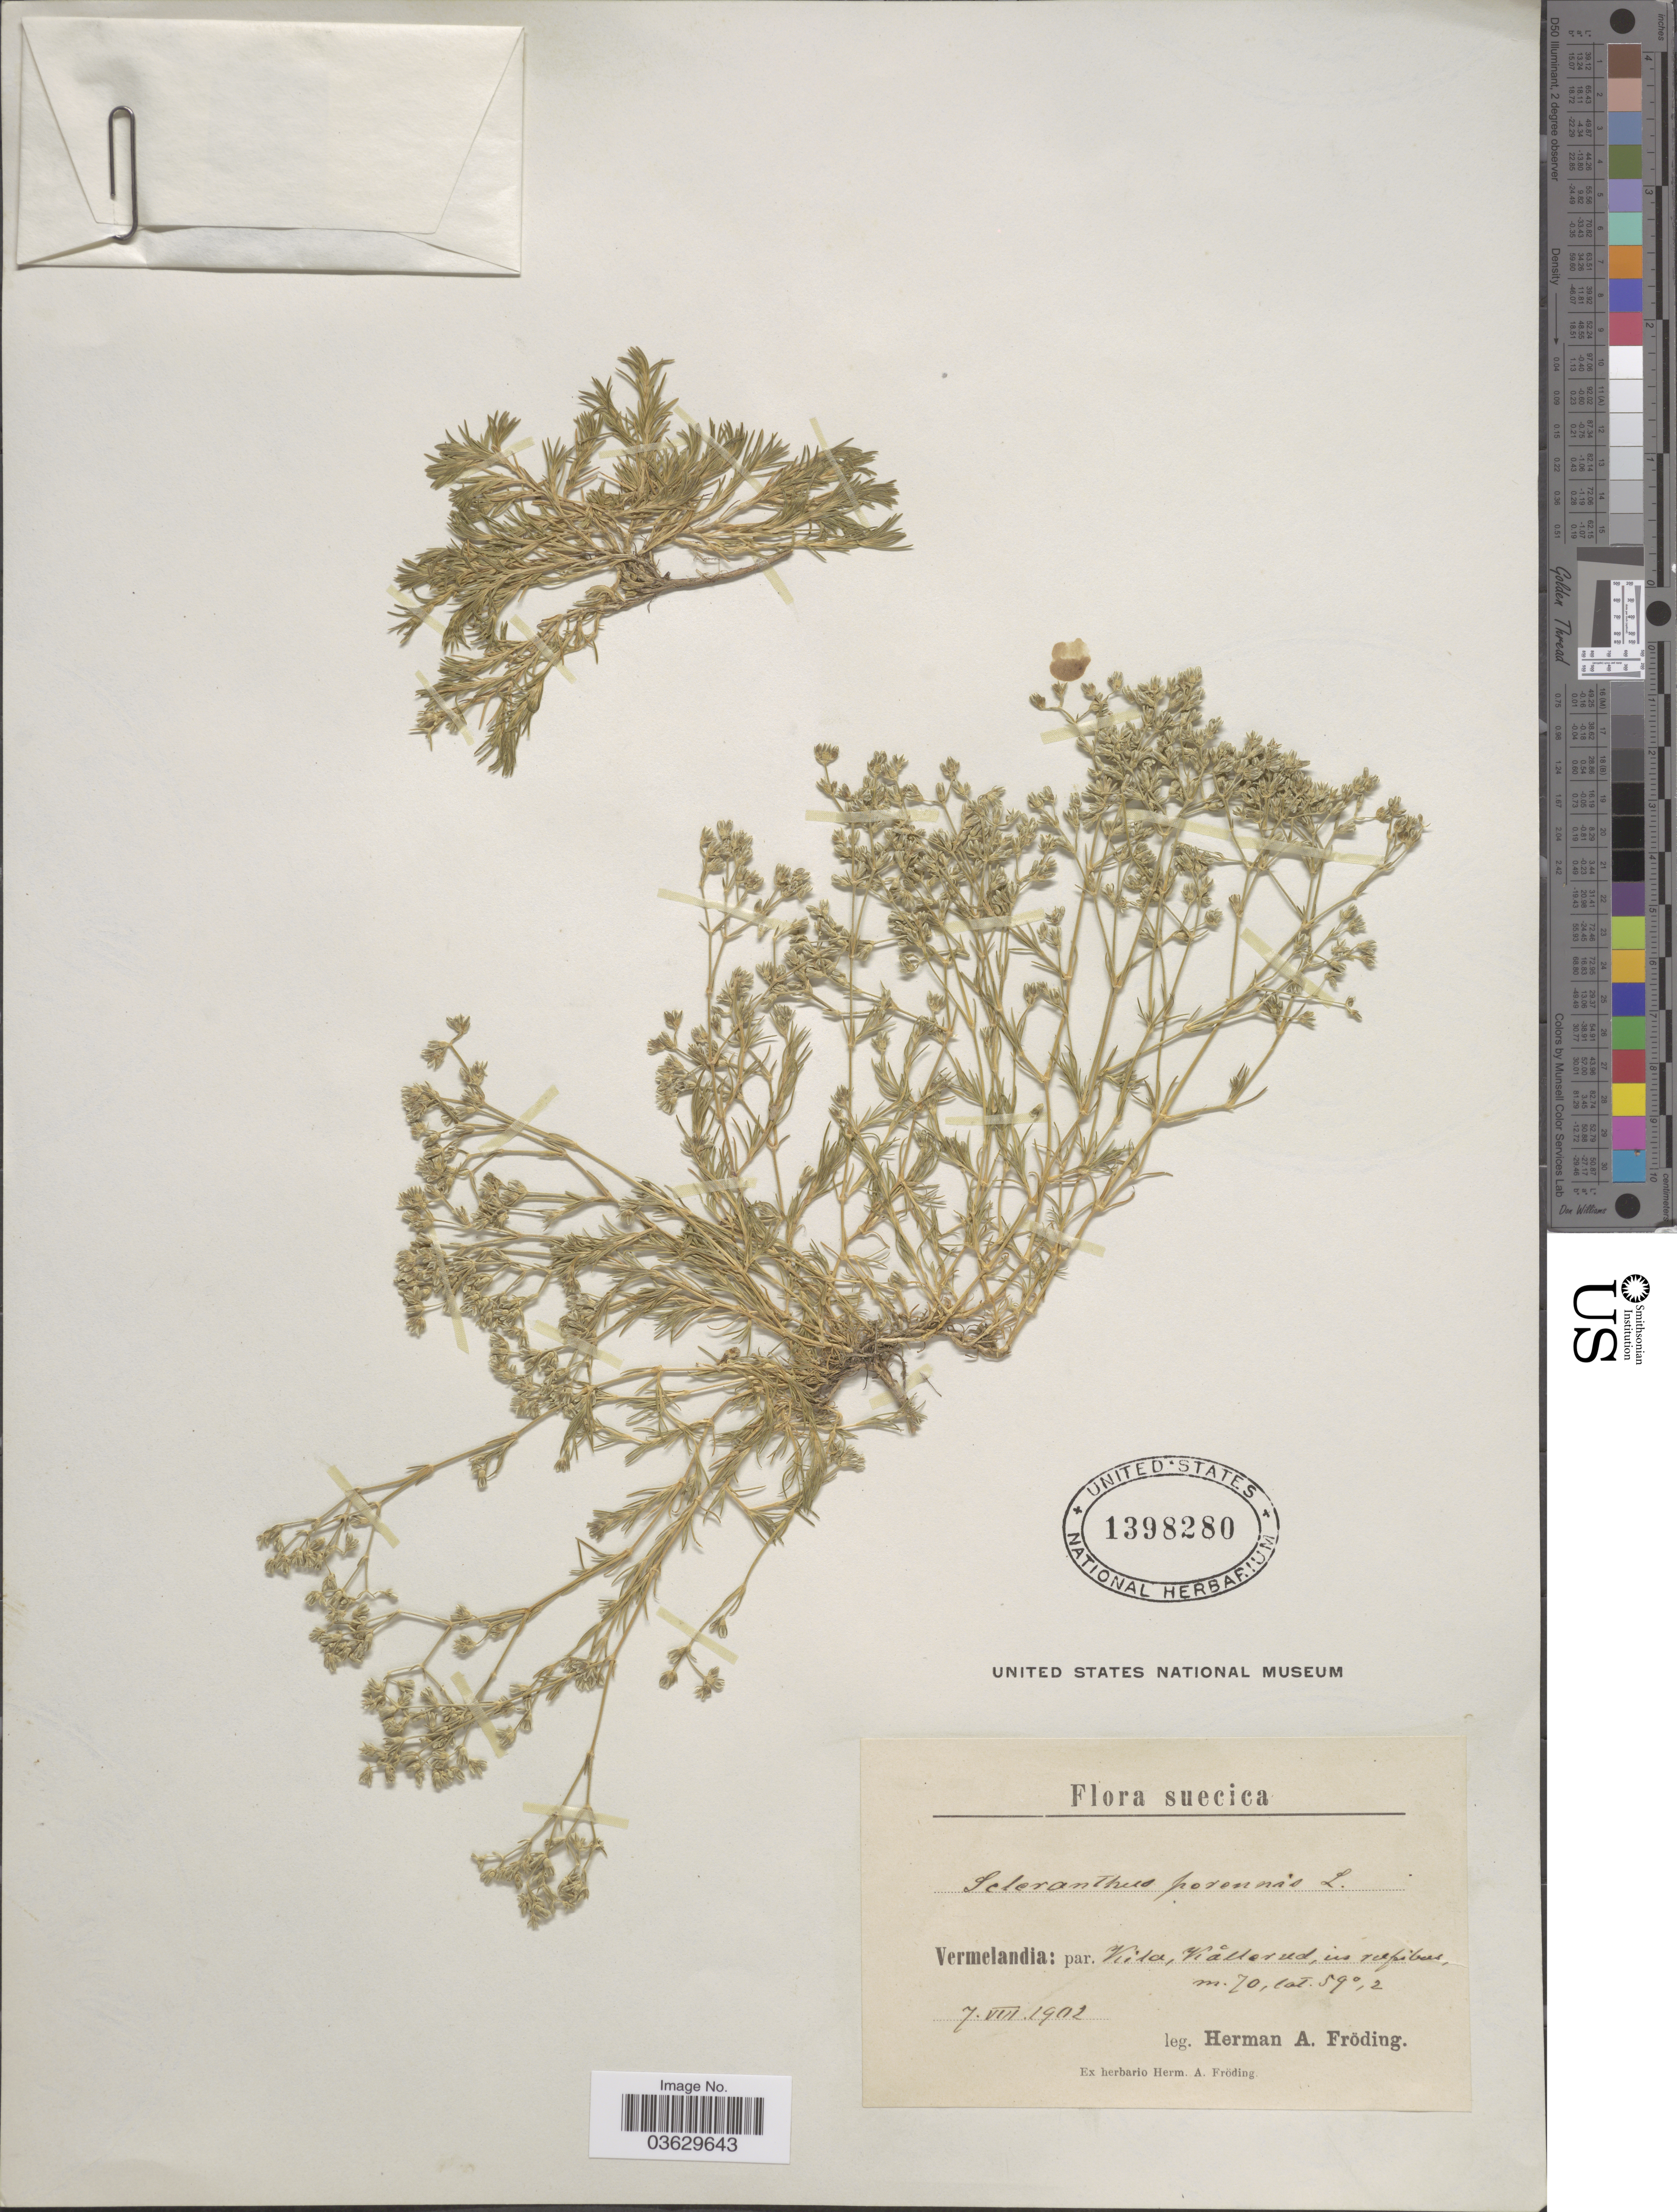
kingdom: Plantae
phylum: Tracheophyta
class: Magnoliopsida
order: Caryophyllales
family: Caryophyllaceae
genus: Scleranthus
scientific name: Scleranthus perennis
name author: L.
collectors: H. Froding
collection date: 1902-08-07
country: Sweden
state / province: Varmland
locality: Suecica. Vermelandia: par. Kila, Kållerud, in rupibus.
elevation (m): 70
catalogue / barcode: US 1398280